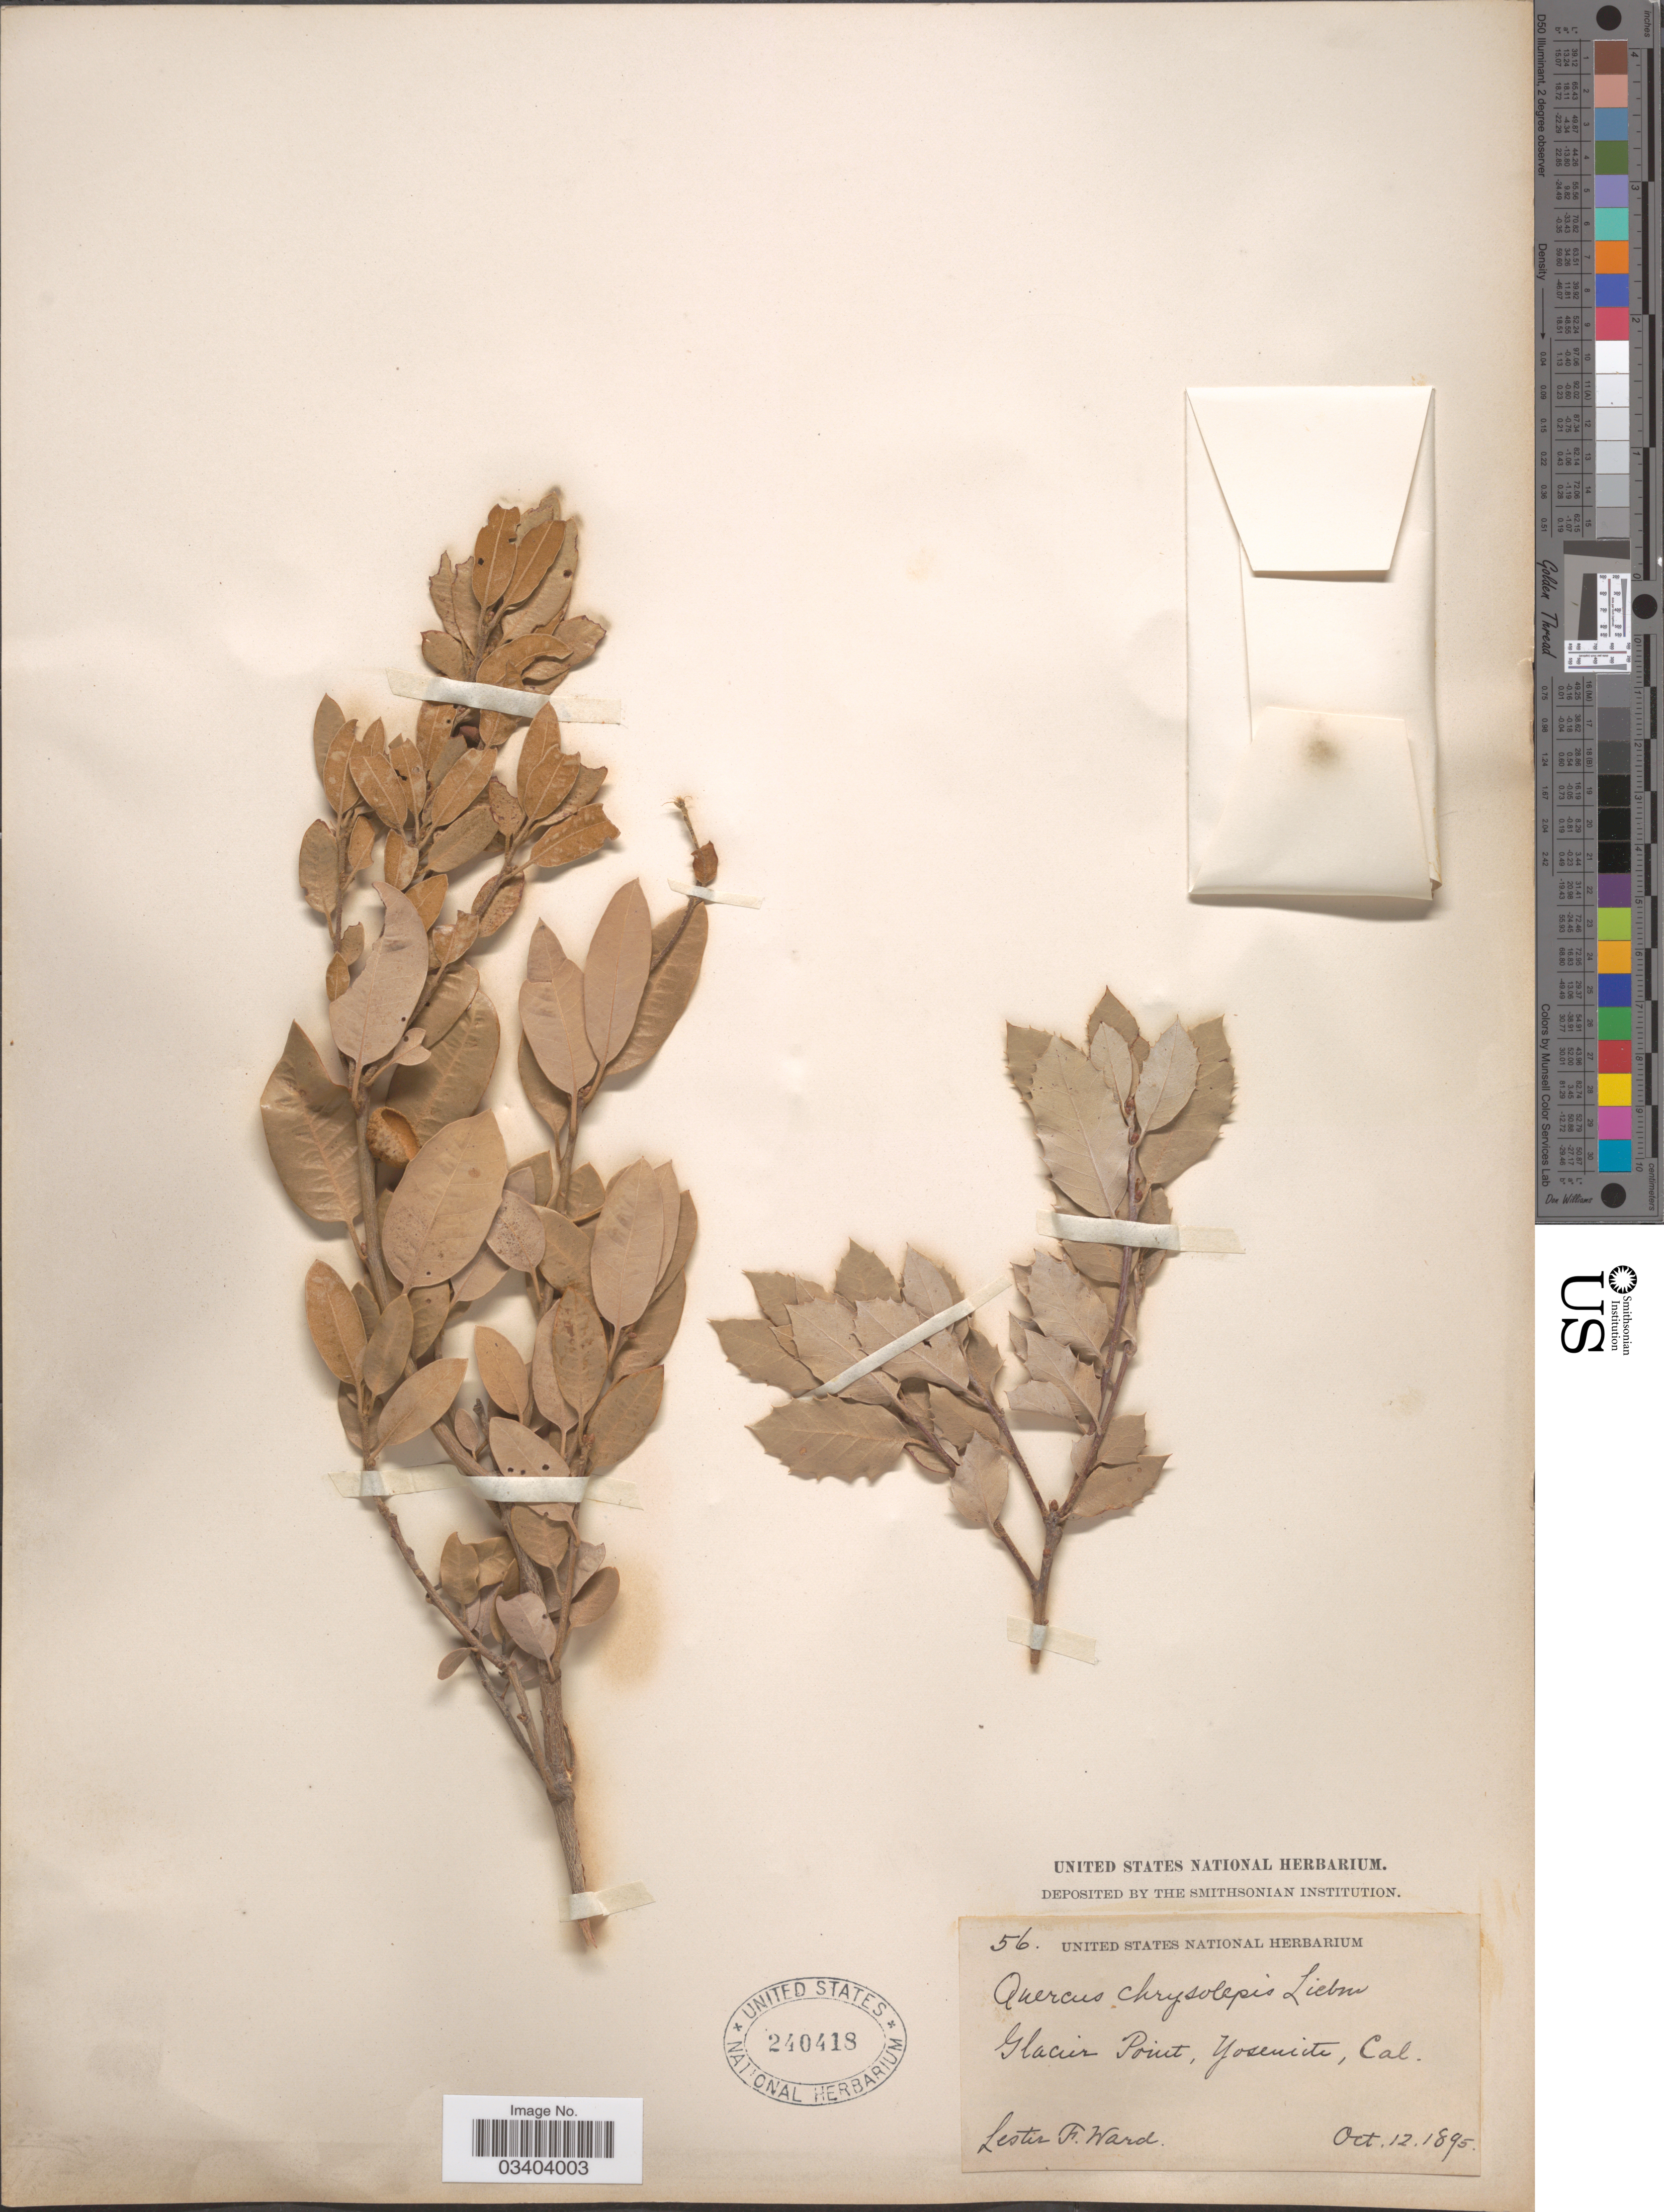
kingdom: Plantae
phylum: Tracheophyta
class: Magnoliopsida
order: Fagales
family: Fagaceae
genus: Quercus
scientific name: Quercus chrysolepis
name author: Liebm.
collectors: L. F. Ward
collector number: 56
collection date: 1895-10-12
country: United States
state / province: California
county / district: Mariposa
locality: Glacier Point, Yosemite.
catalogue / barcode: US 240418